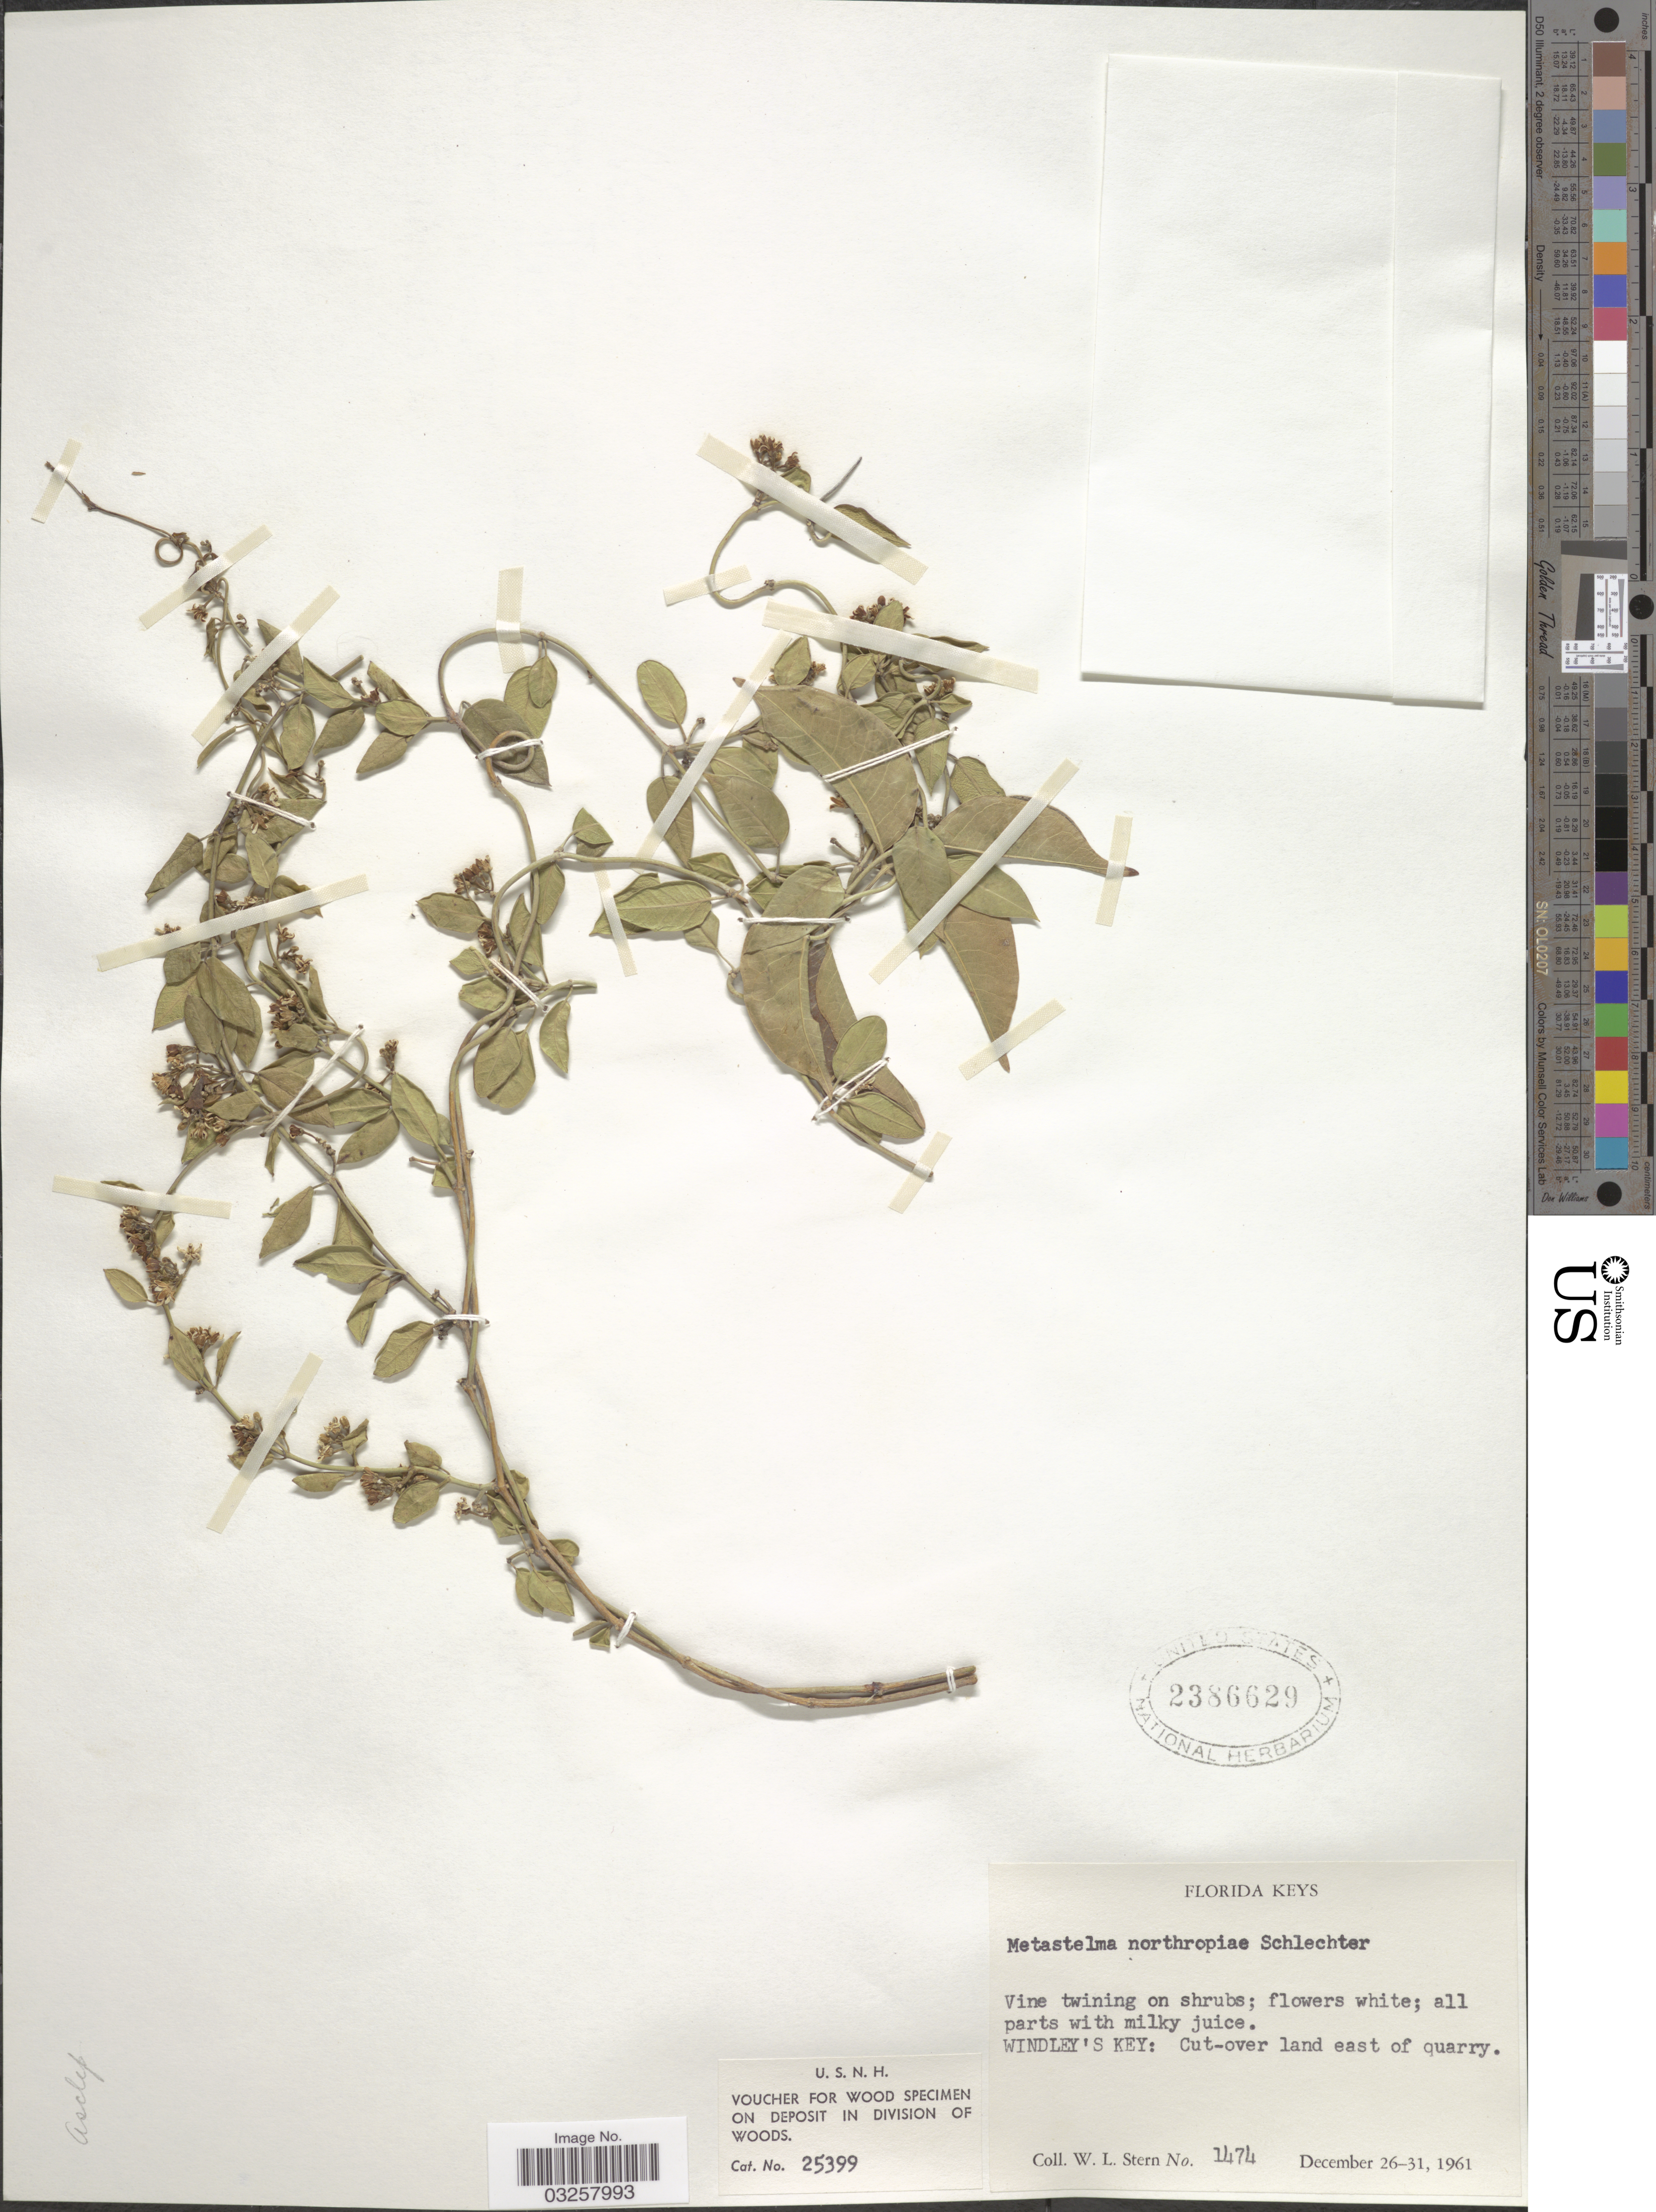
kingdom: Plantae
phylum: Tracheophyta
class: Magnoliopsida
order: Gentianales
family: Apocynaceae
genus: Metastelma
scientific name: Metastelma bahamense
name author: Griseb.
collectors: W. L. Stern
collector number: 1474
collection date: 1961-12-26/1961-12-31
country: United States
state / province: Florida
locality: Florida Keys. Windley's Key: Cut-over land east of quarry.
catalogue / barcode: US 2386629